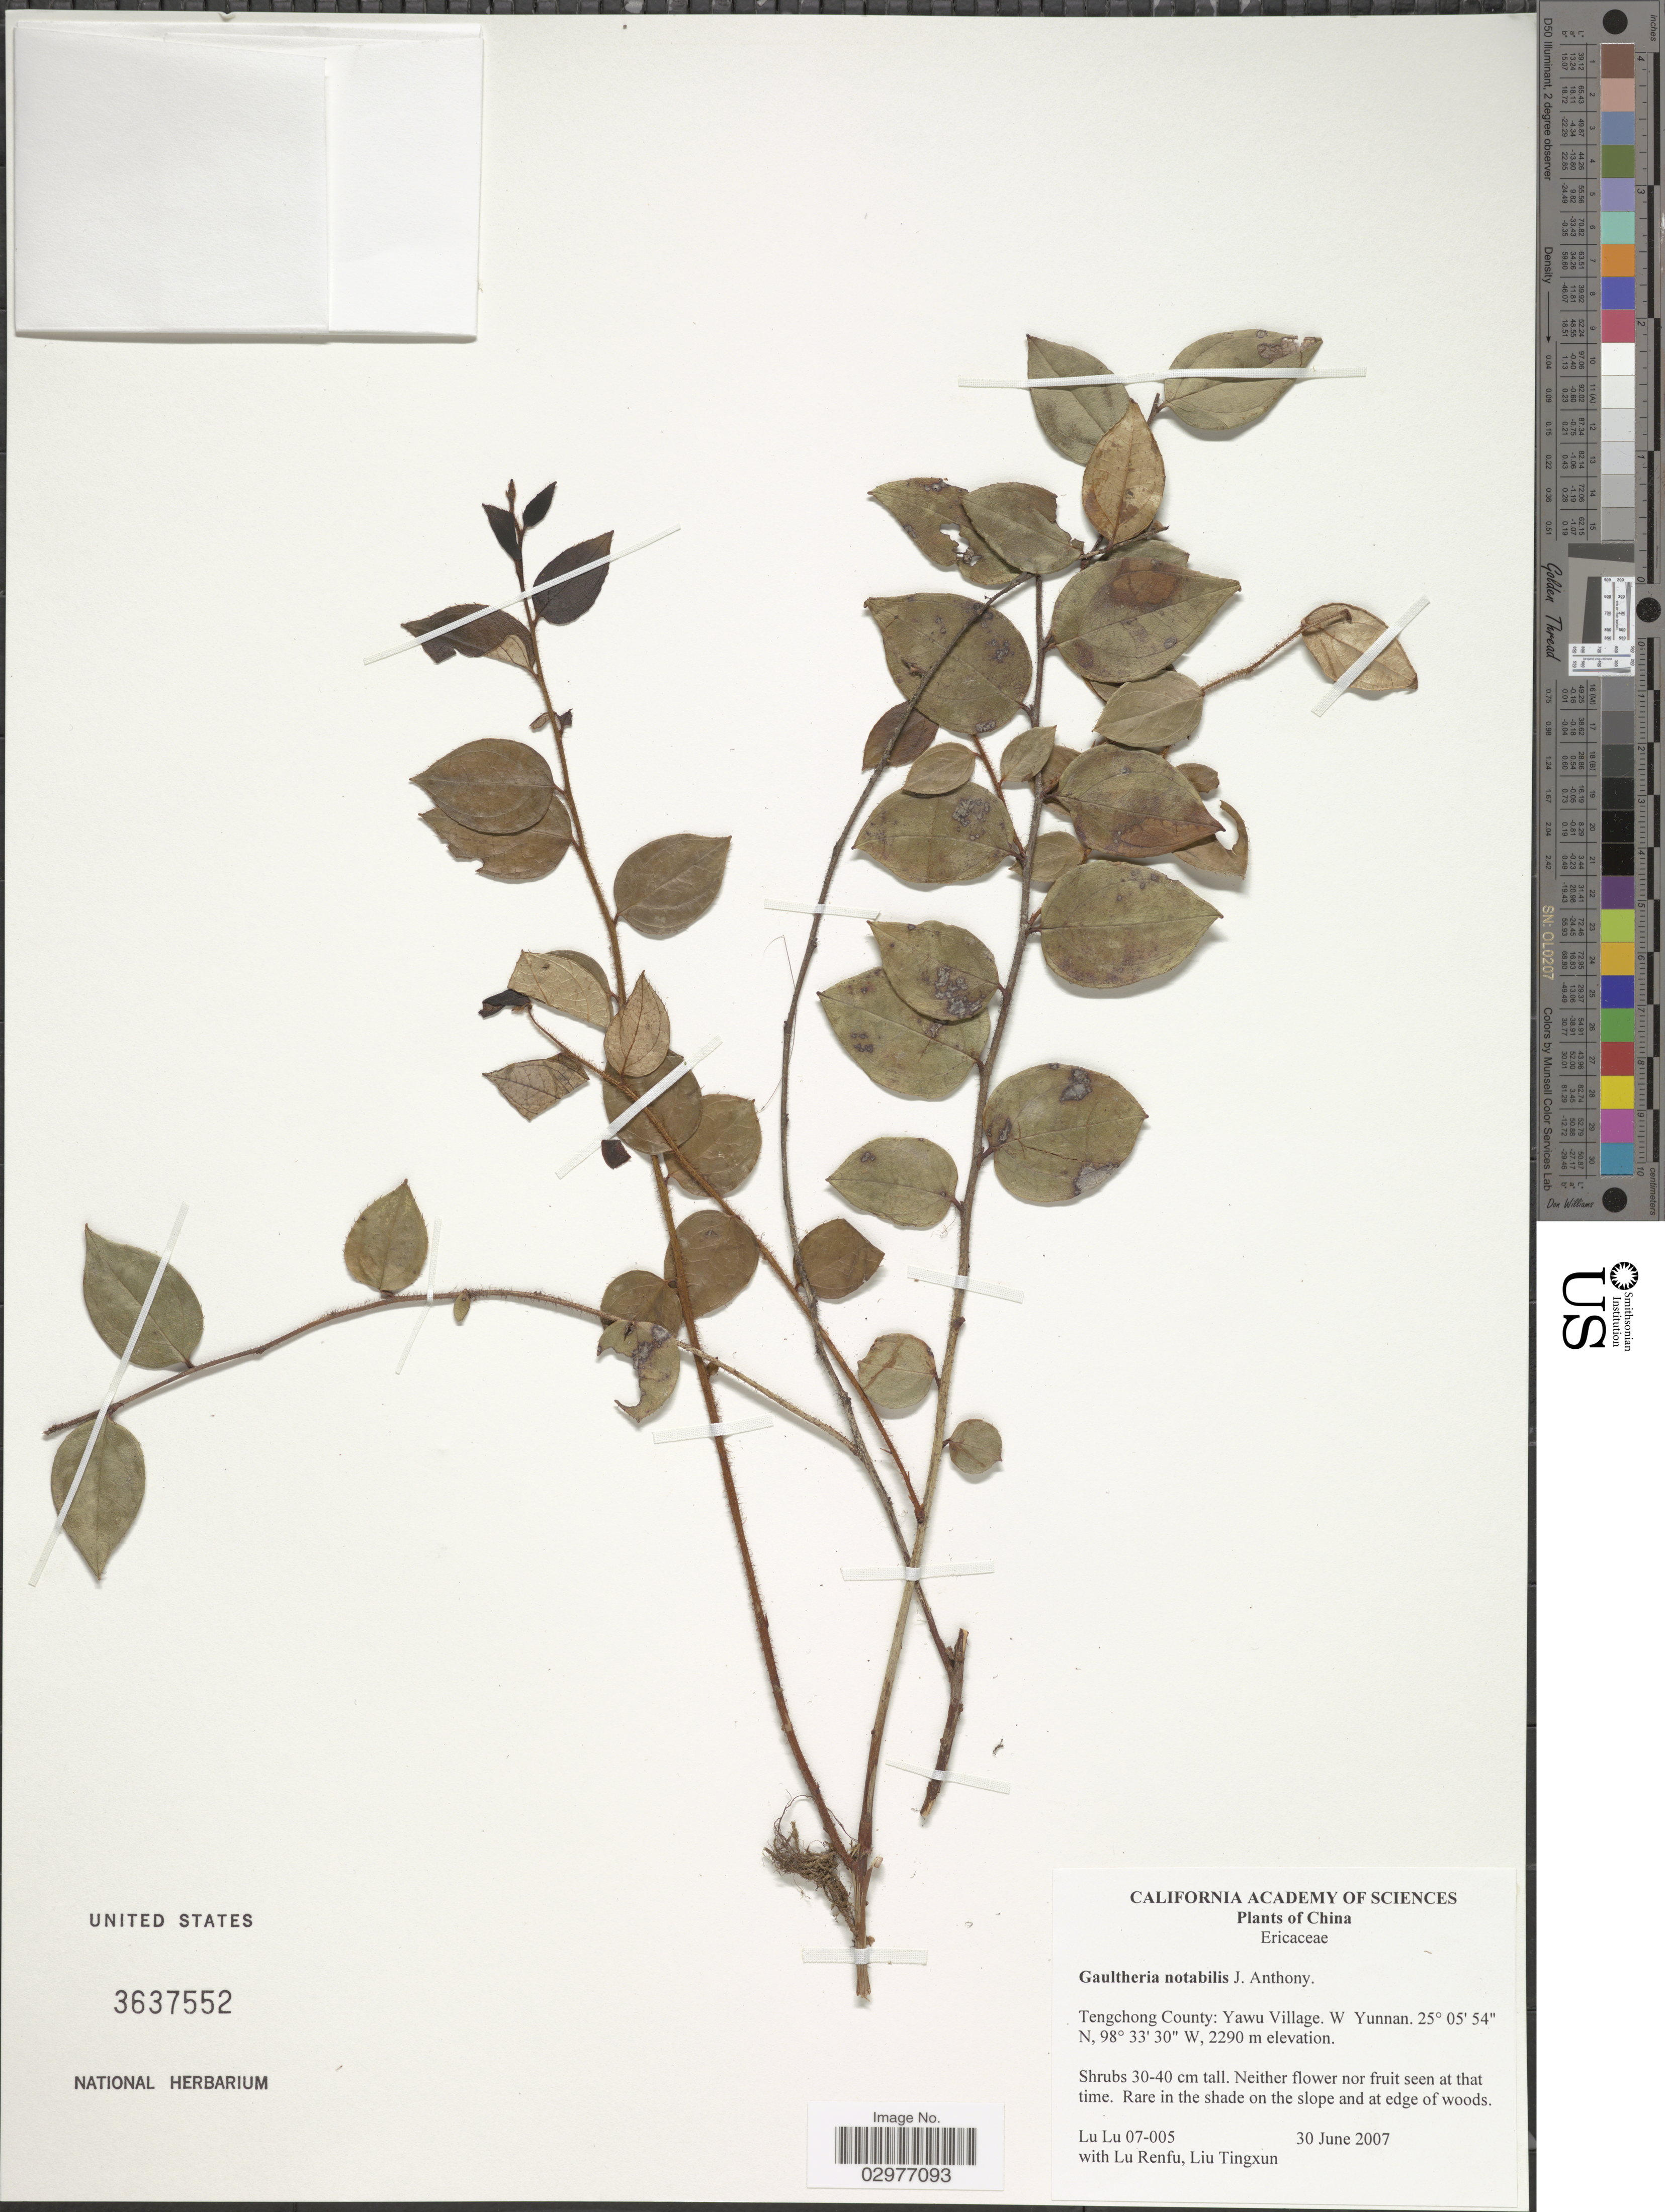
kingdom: Plantae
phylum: Tracheophyta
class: Magnoliopsida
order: Ericales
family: Ericaceae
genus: Gaultheria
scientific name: Gaultheria notabilis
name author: J. Anthony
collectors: L. Lu, L. Renfu & L. Tingxun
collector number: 07-005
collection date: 2007-06-30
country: China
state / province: Yunnan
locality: Tengchong County: Yawu Village. W Yunnan.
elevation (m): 2290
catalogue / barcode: US 3637552